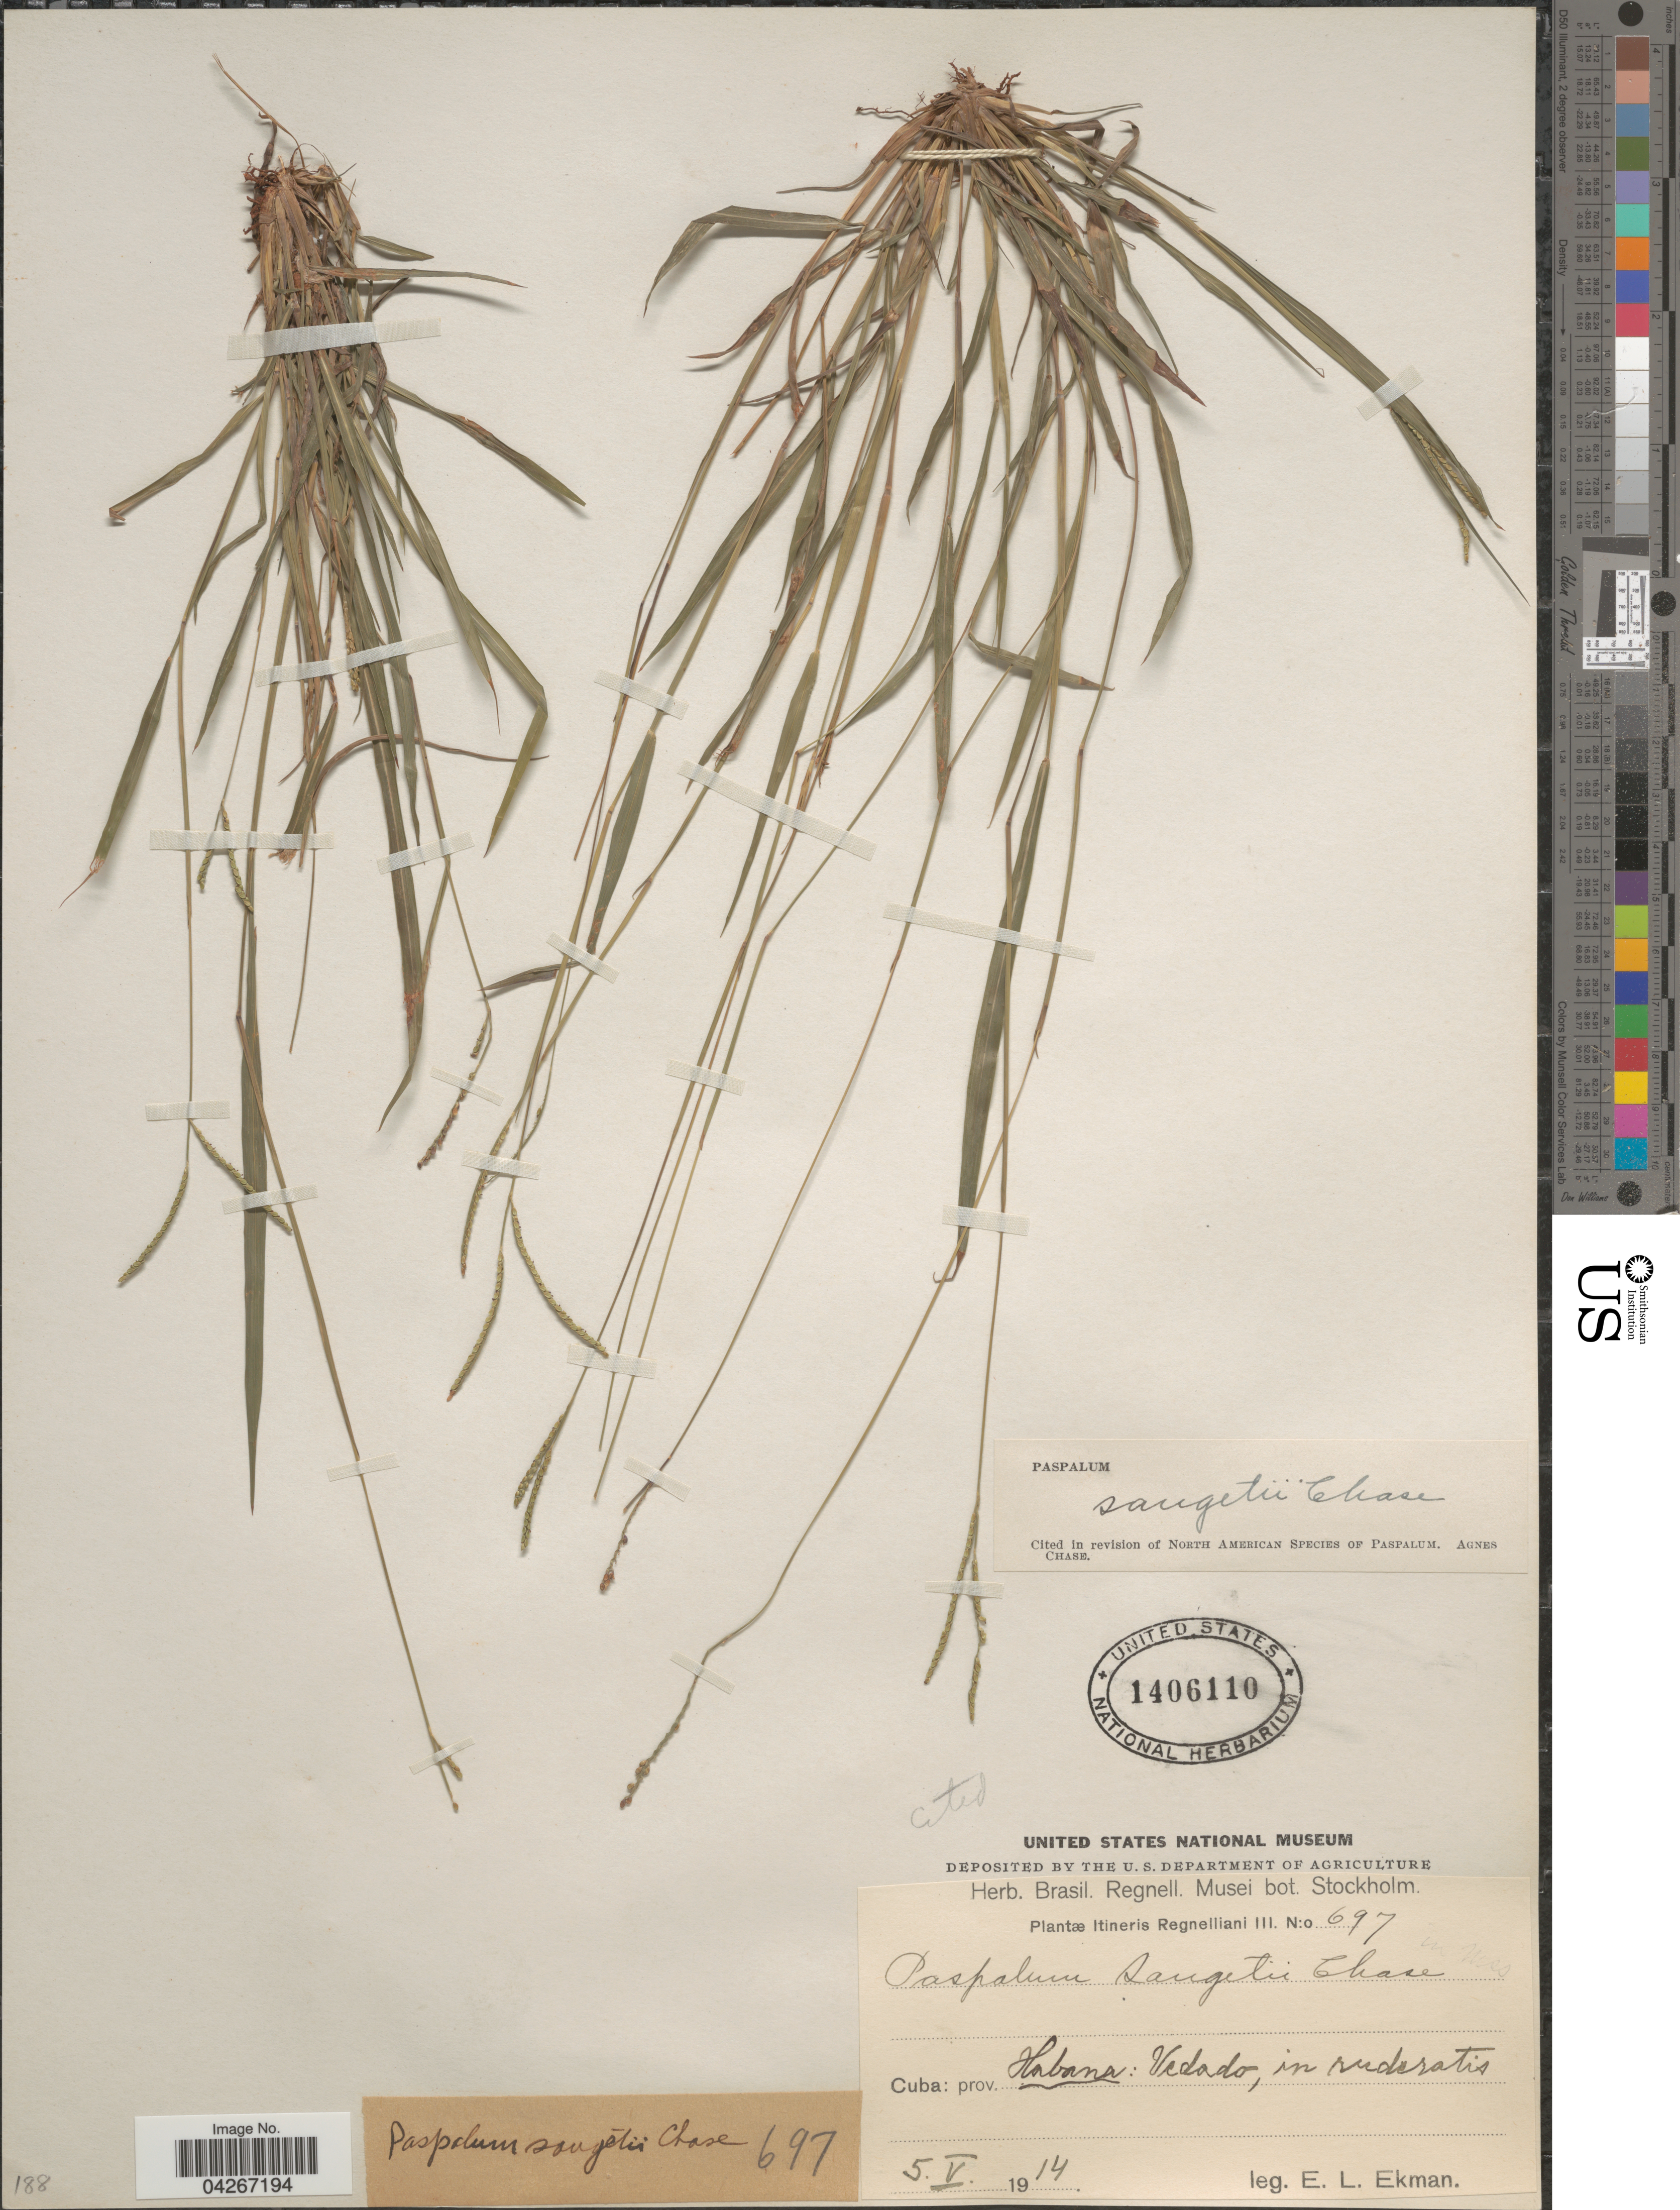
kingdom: Plantae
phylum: Tracheophyta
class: Liliopsida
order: Poales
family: Poaceae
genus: Paspalum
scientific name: Paspalum saugetii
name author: Chase ex Ekman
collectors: E. L. Ekman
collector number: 697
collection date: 1914-05-05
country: Cuba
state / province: La Habana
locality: Itineris Regnelliani III. Vedado.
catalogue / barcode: US 1406110